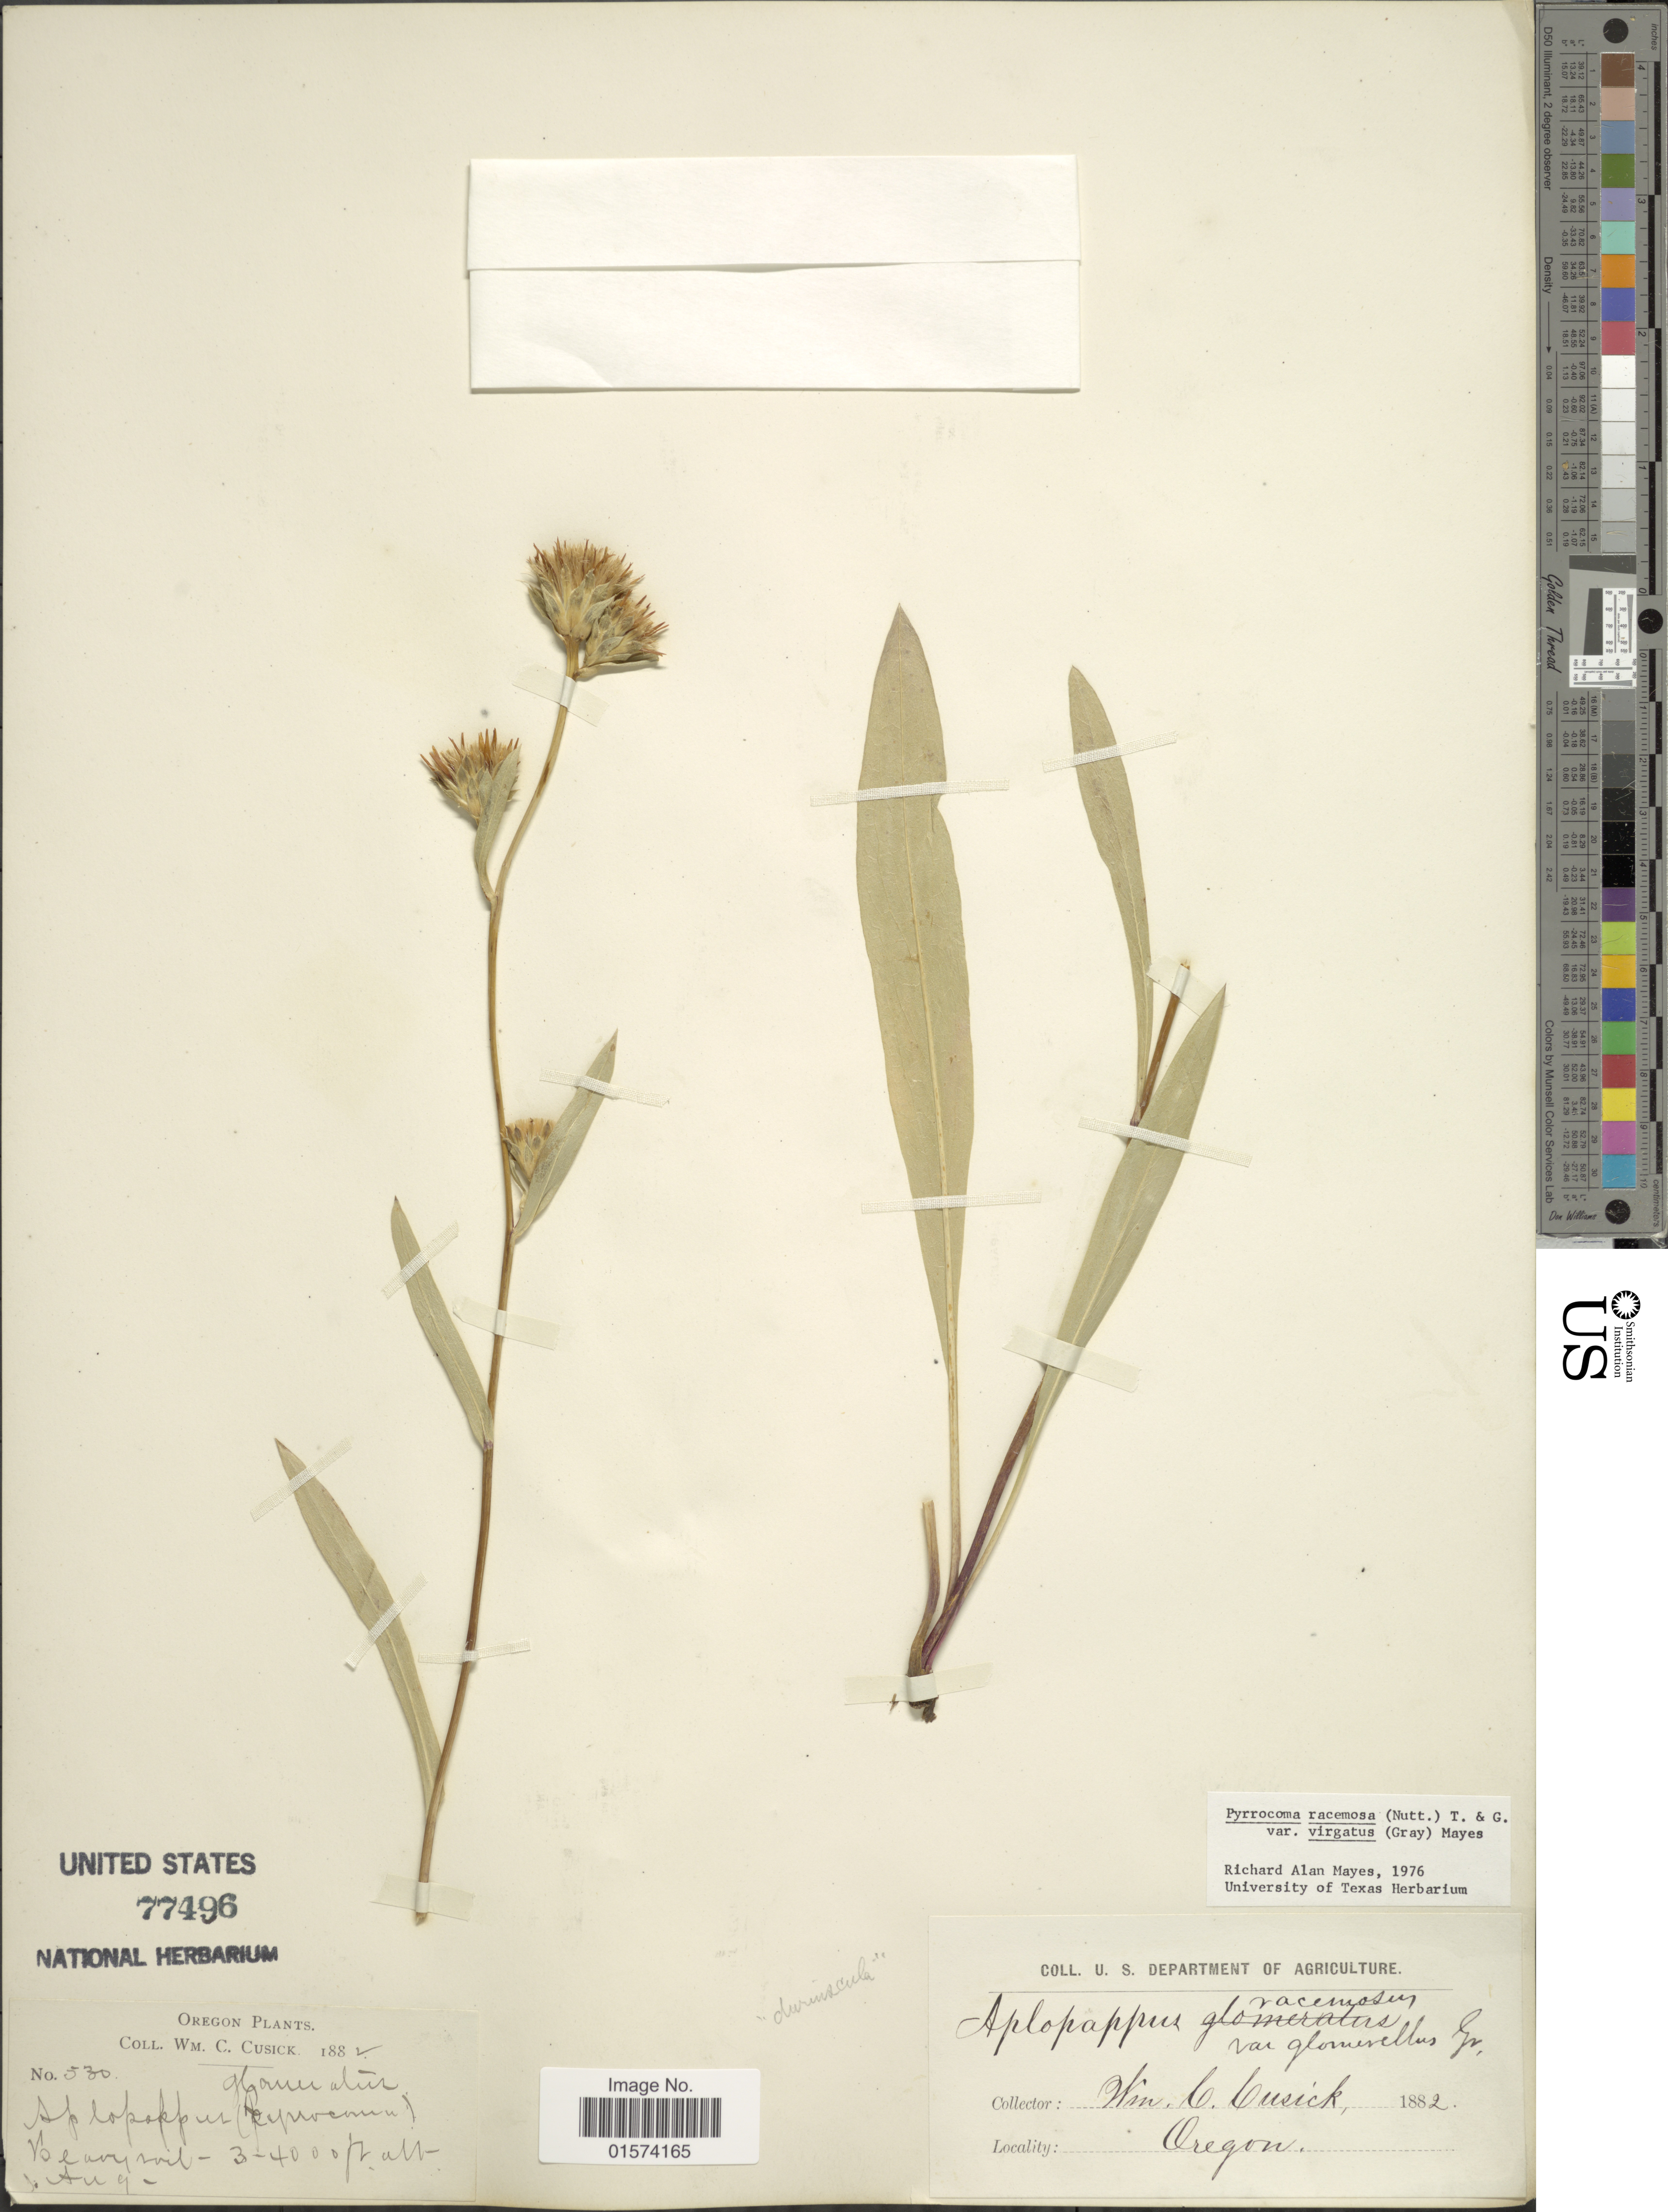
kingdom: Plantae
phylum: Tracheophyta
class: Magnoliopsida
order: Asterales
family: Asteraceae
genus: Pyrrocoma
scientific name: Pyrrocoma racemosa var. virgata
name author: Mayes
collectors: W. C. Cusick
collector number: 530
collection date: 1882-08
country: United States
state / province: Oregon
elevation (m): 914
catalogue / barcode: US 77496